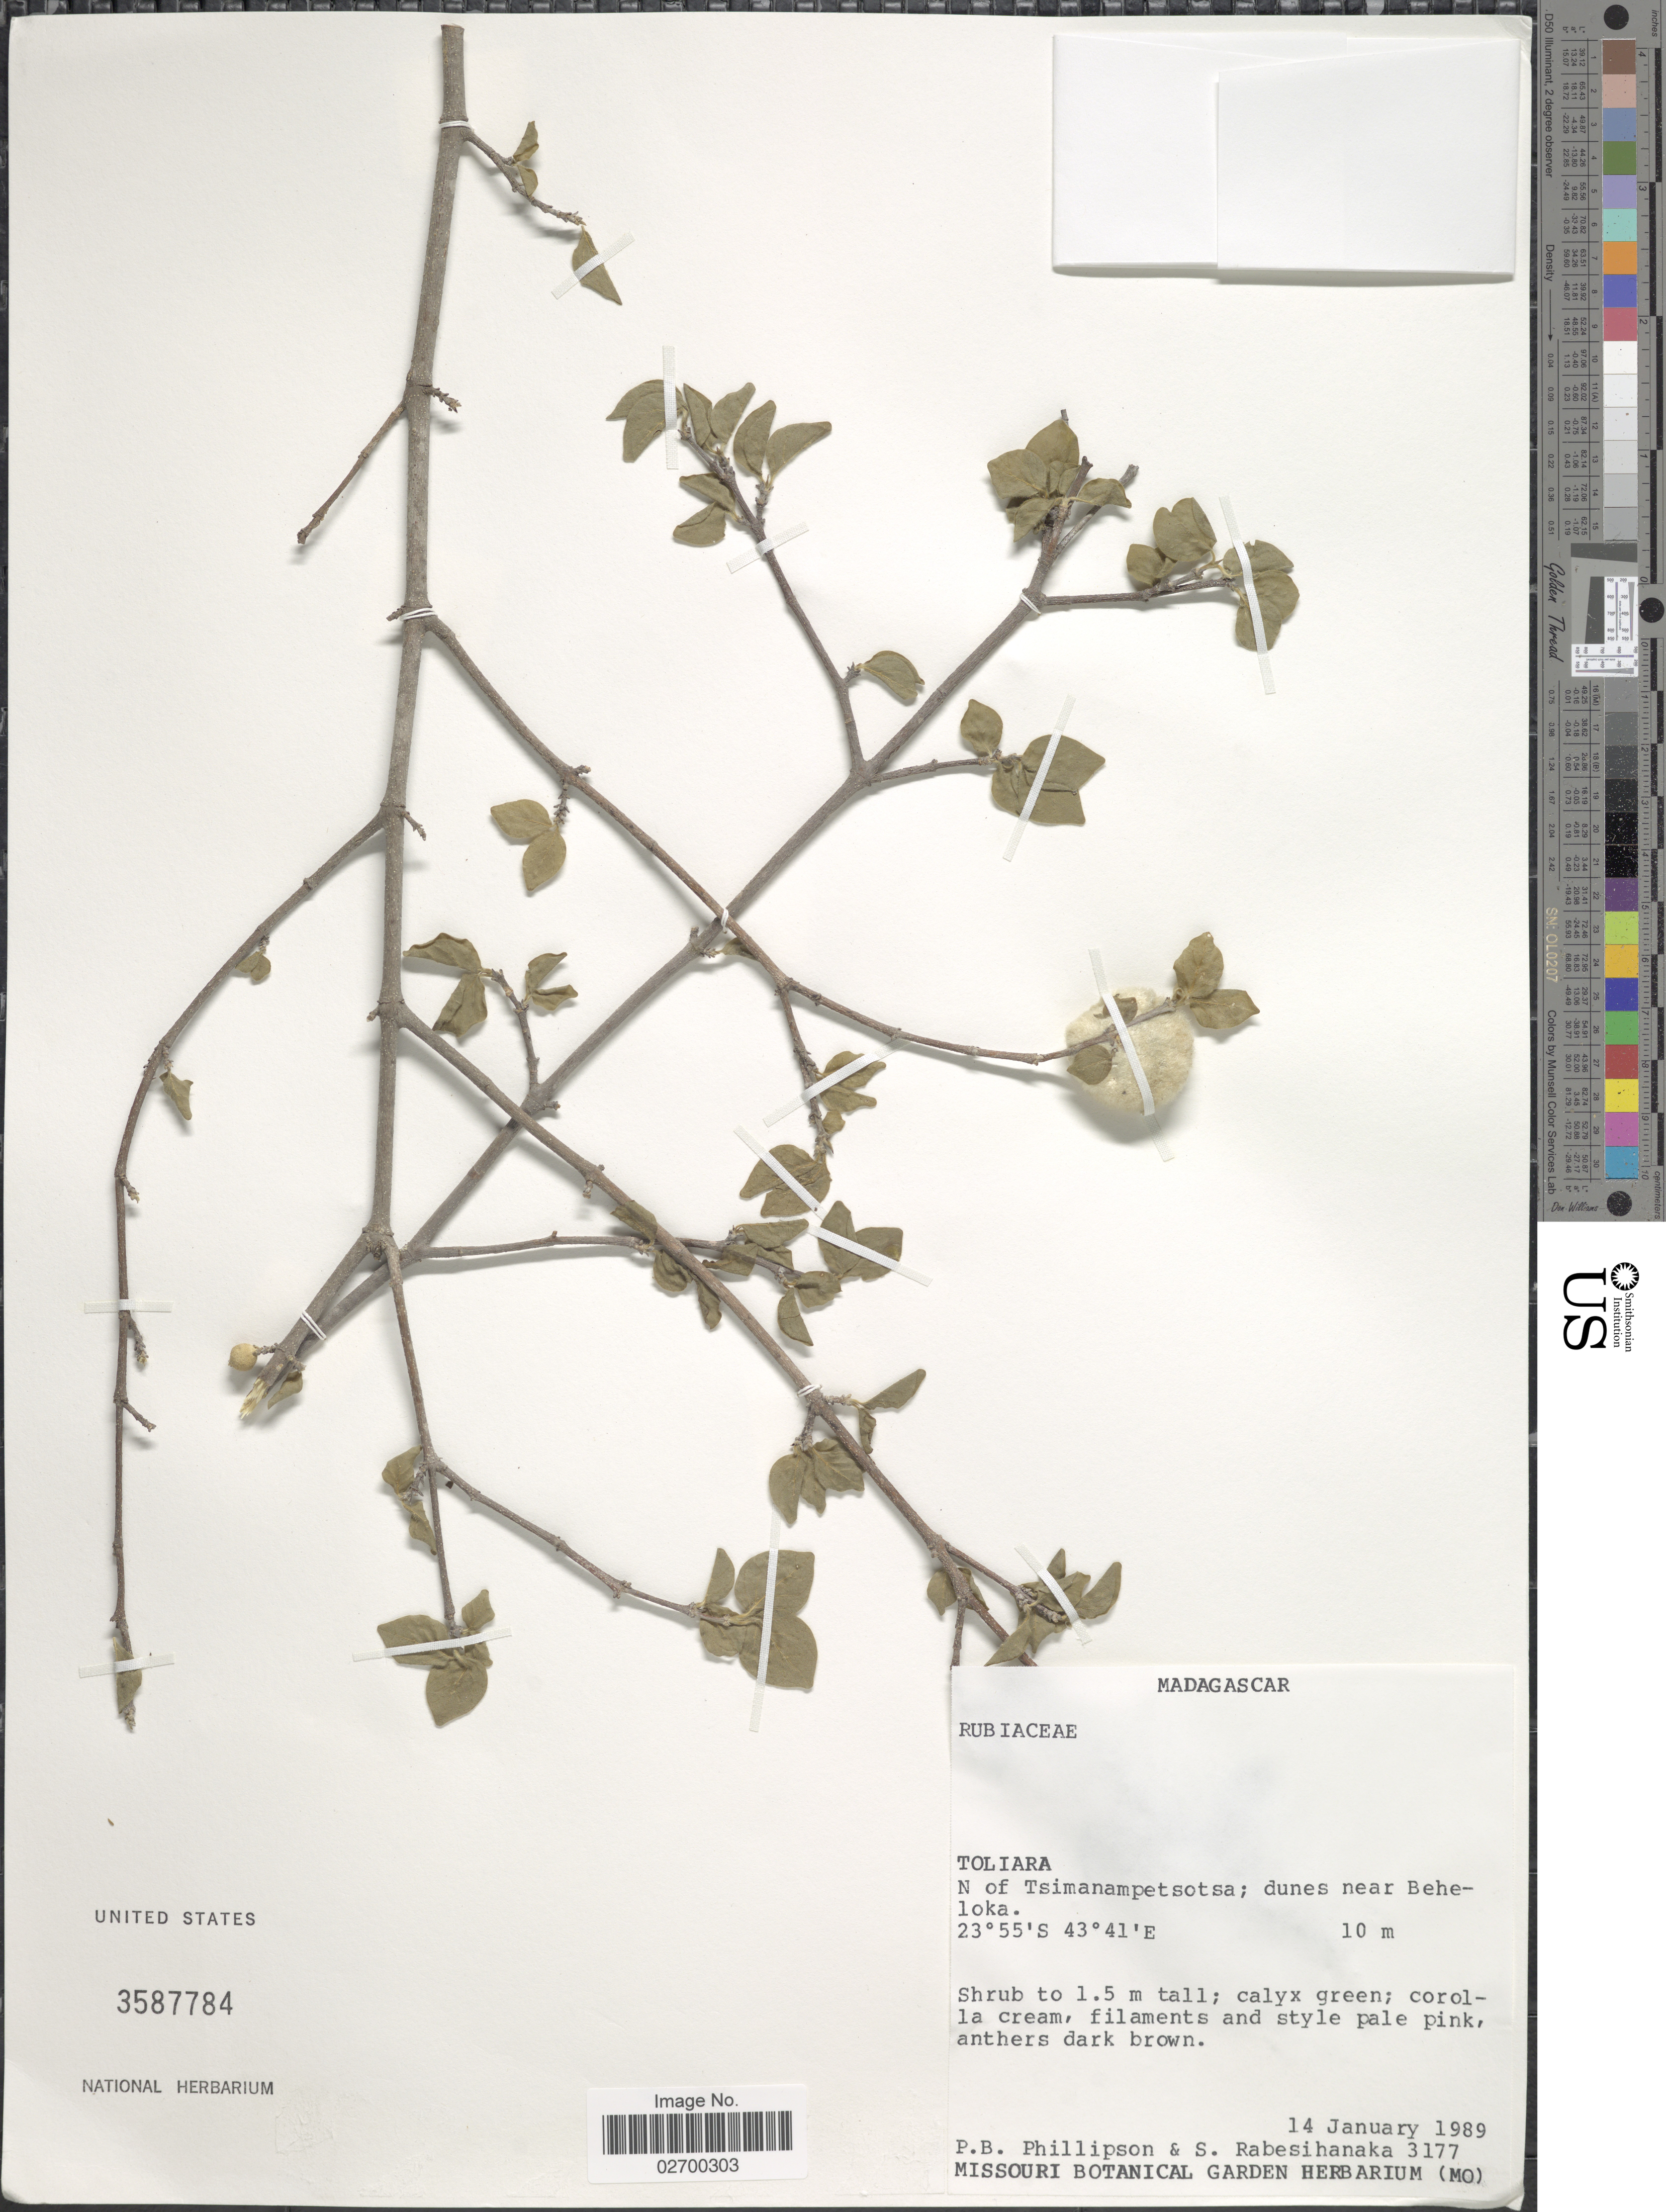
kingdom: Plantae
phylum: Tracheophyta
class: Magnoliopsida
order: Gentianales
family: Rubiaceae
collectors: P. B. Phillipson & S. Rabesihanaka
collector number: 3177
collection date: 1989-01-14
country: Madagascar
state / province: Atsimo-Andrefana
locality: N of Tsimanampetsotsa; dunes near Beheloka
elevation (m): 10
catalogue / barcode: US 3587784